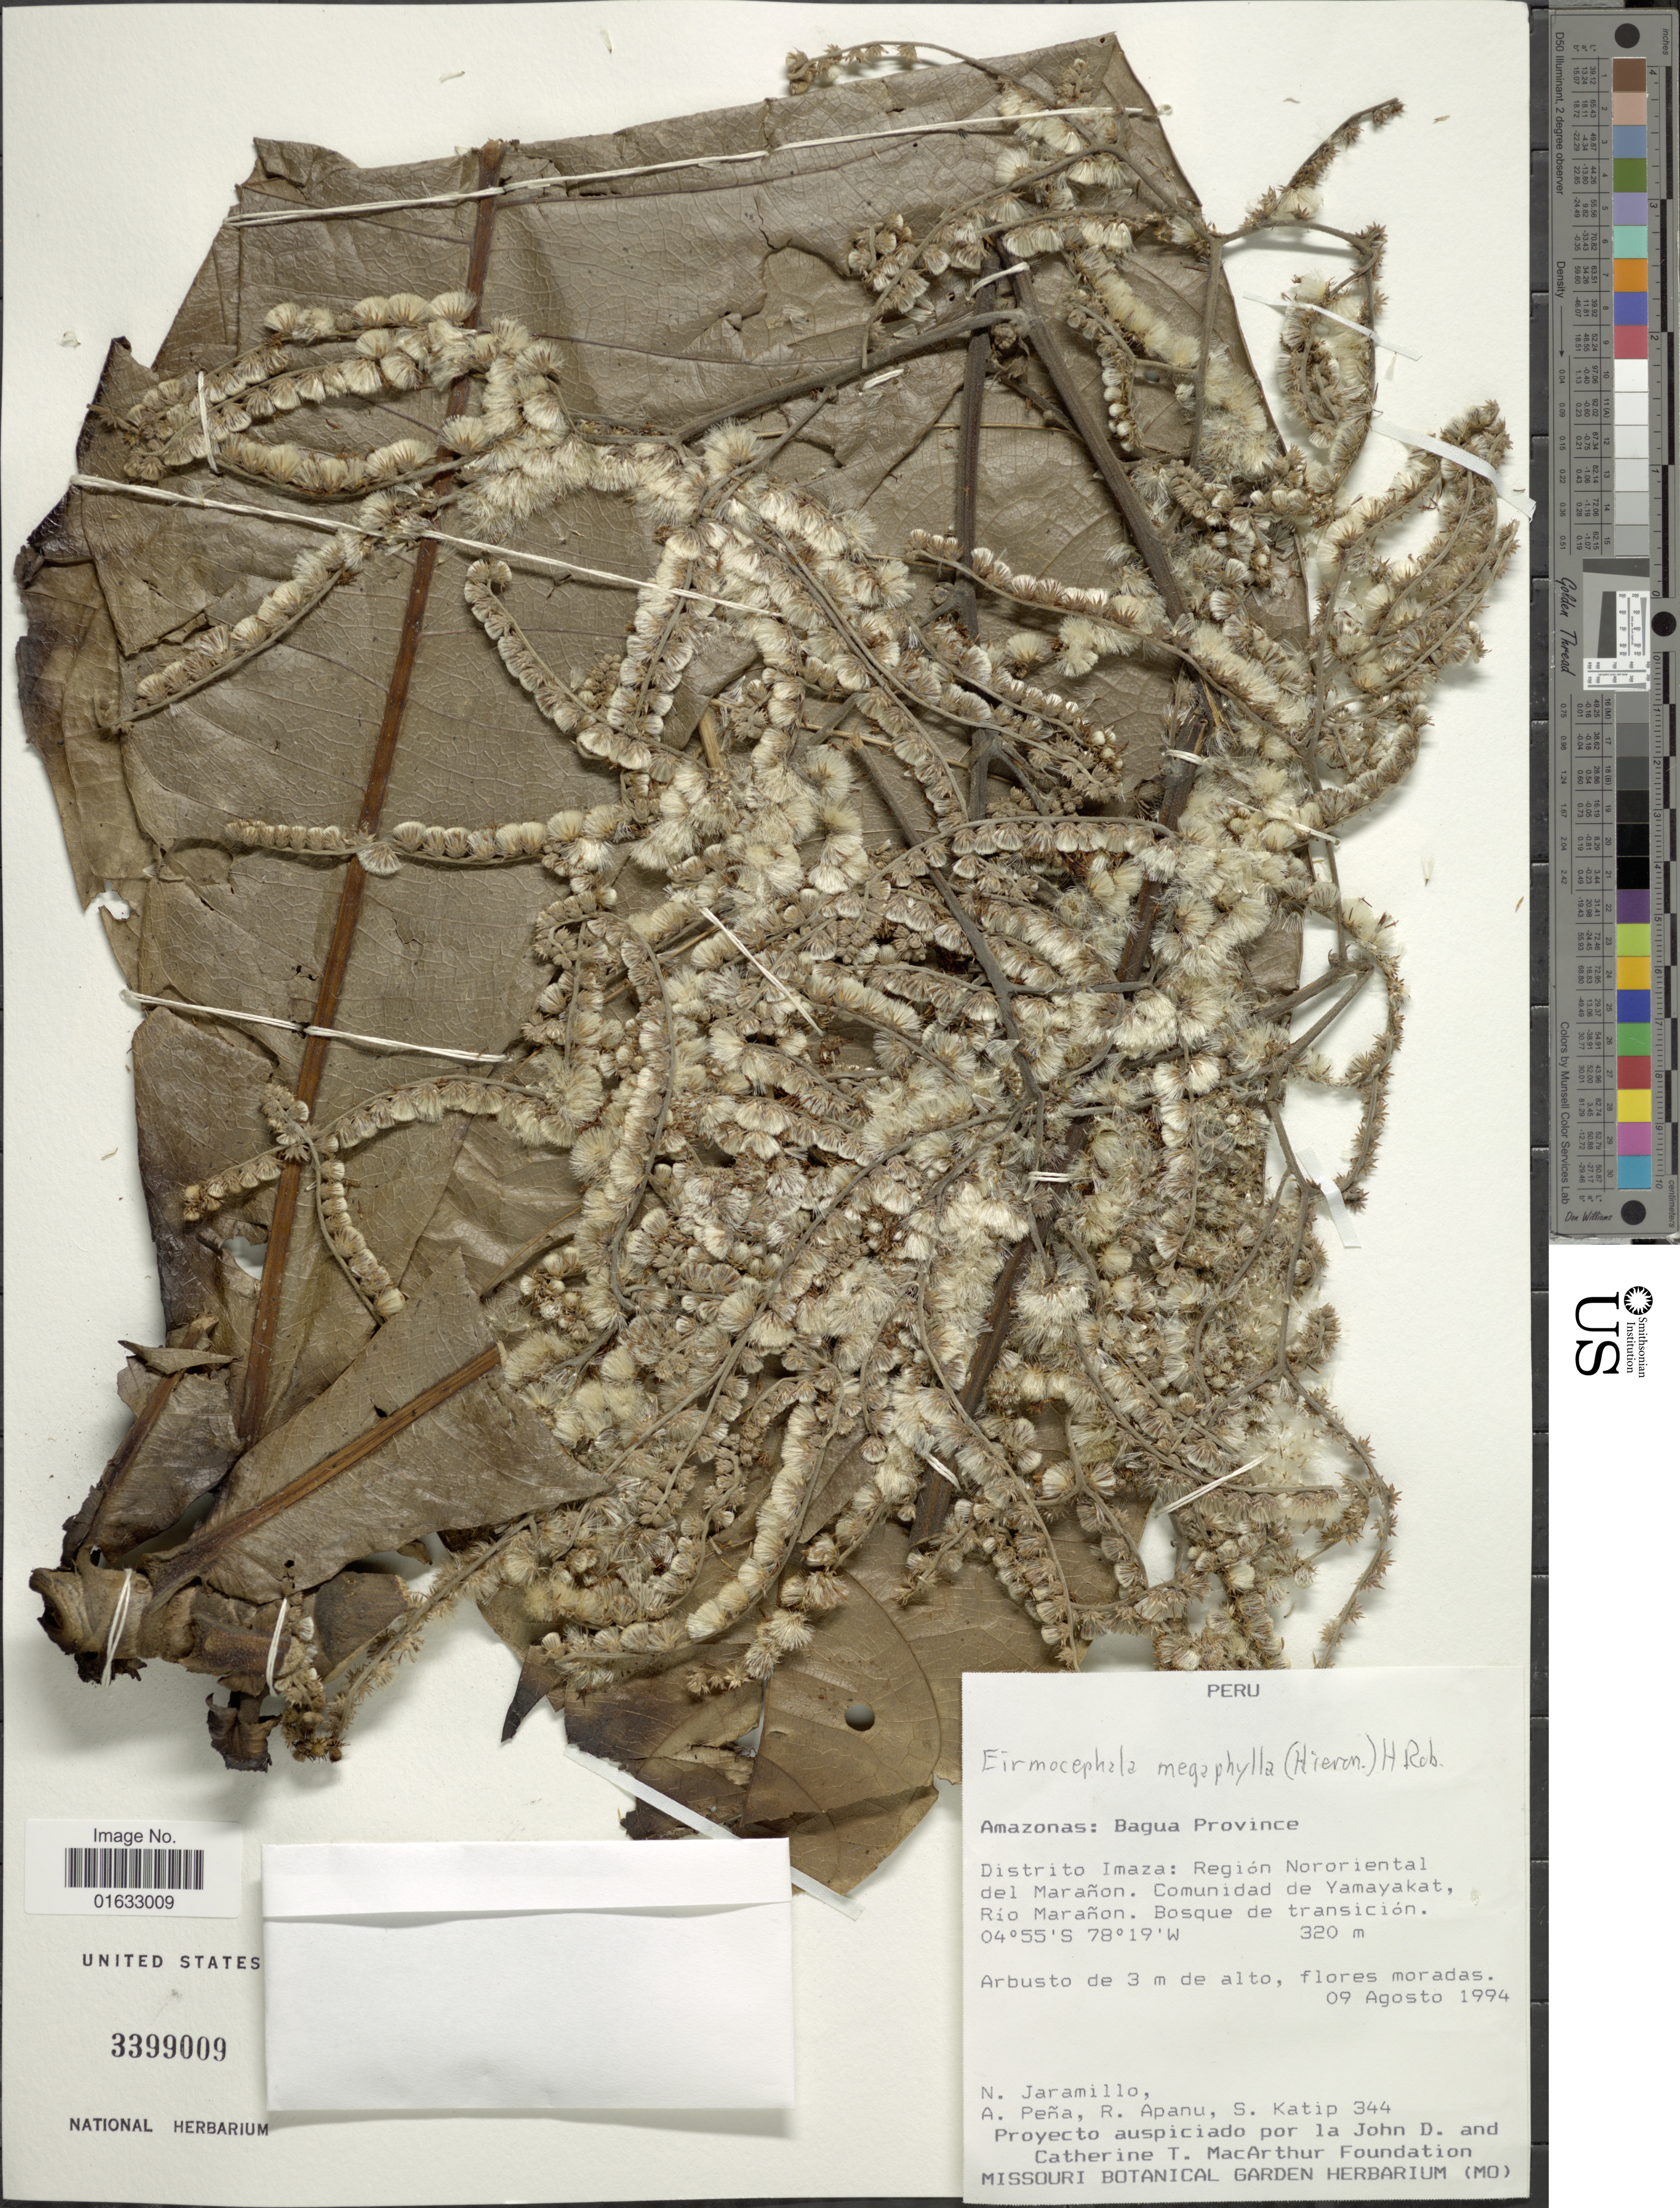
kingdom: Plantae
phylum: Tracheophyta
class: Magnoliopsida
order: Asterales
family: Asteraceae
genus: Eirmocephala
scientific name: Eirmocephala megaphylla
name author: (Hieron.) H. Rob.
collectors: N. Jaramillo, A. Peña, R. Apanu & S. Katip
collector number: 344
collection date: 1994-08-09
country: Peru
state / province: Amazonas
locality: Peru, Amazonas: Bagua Province, Distrito Imaza: Región Nororiental del Marañón. Comunidad de Yamayakat, Río Marañón.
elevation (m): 320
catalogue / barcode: US 3399009